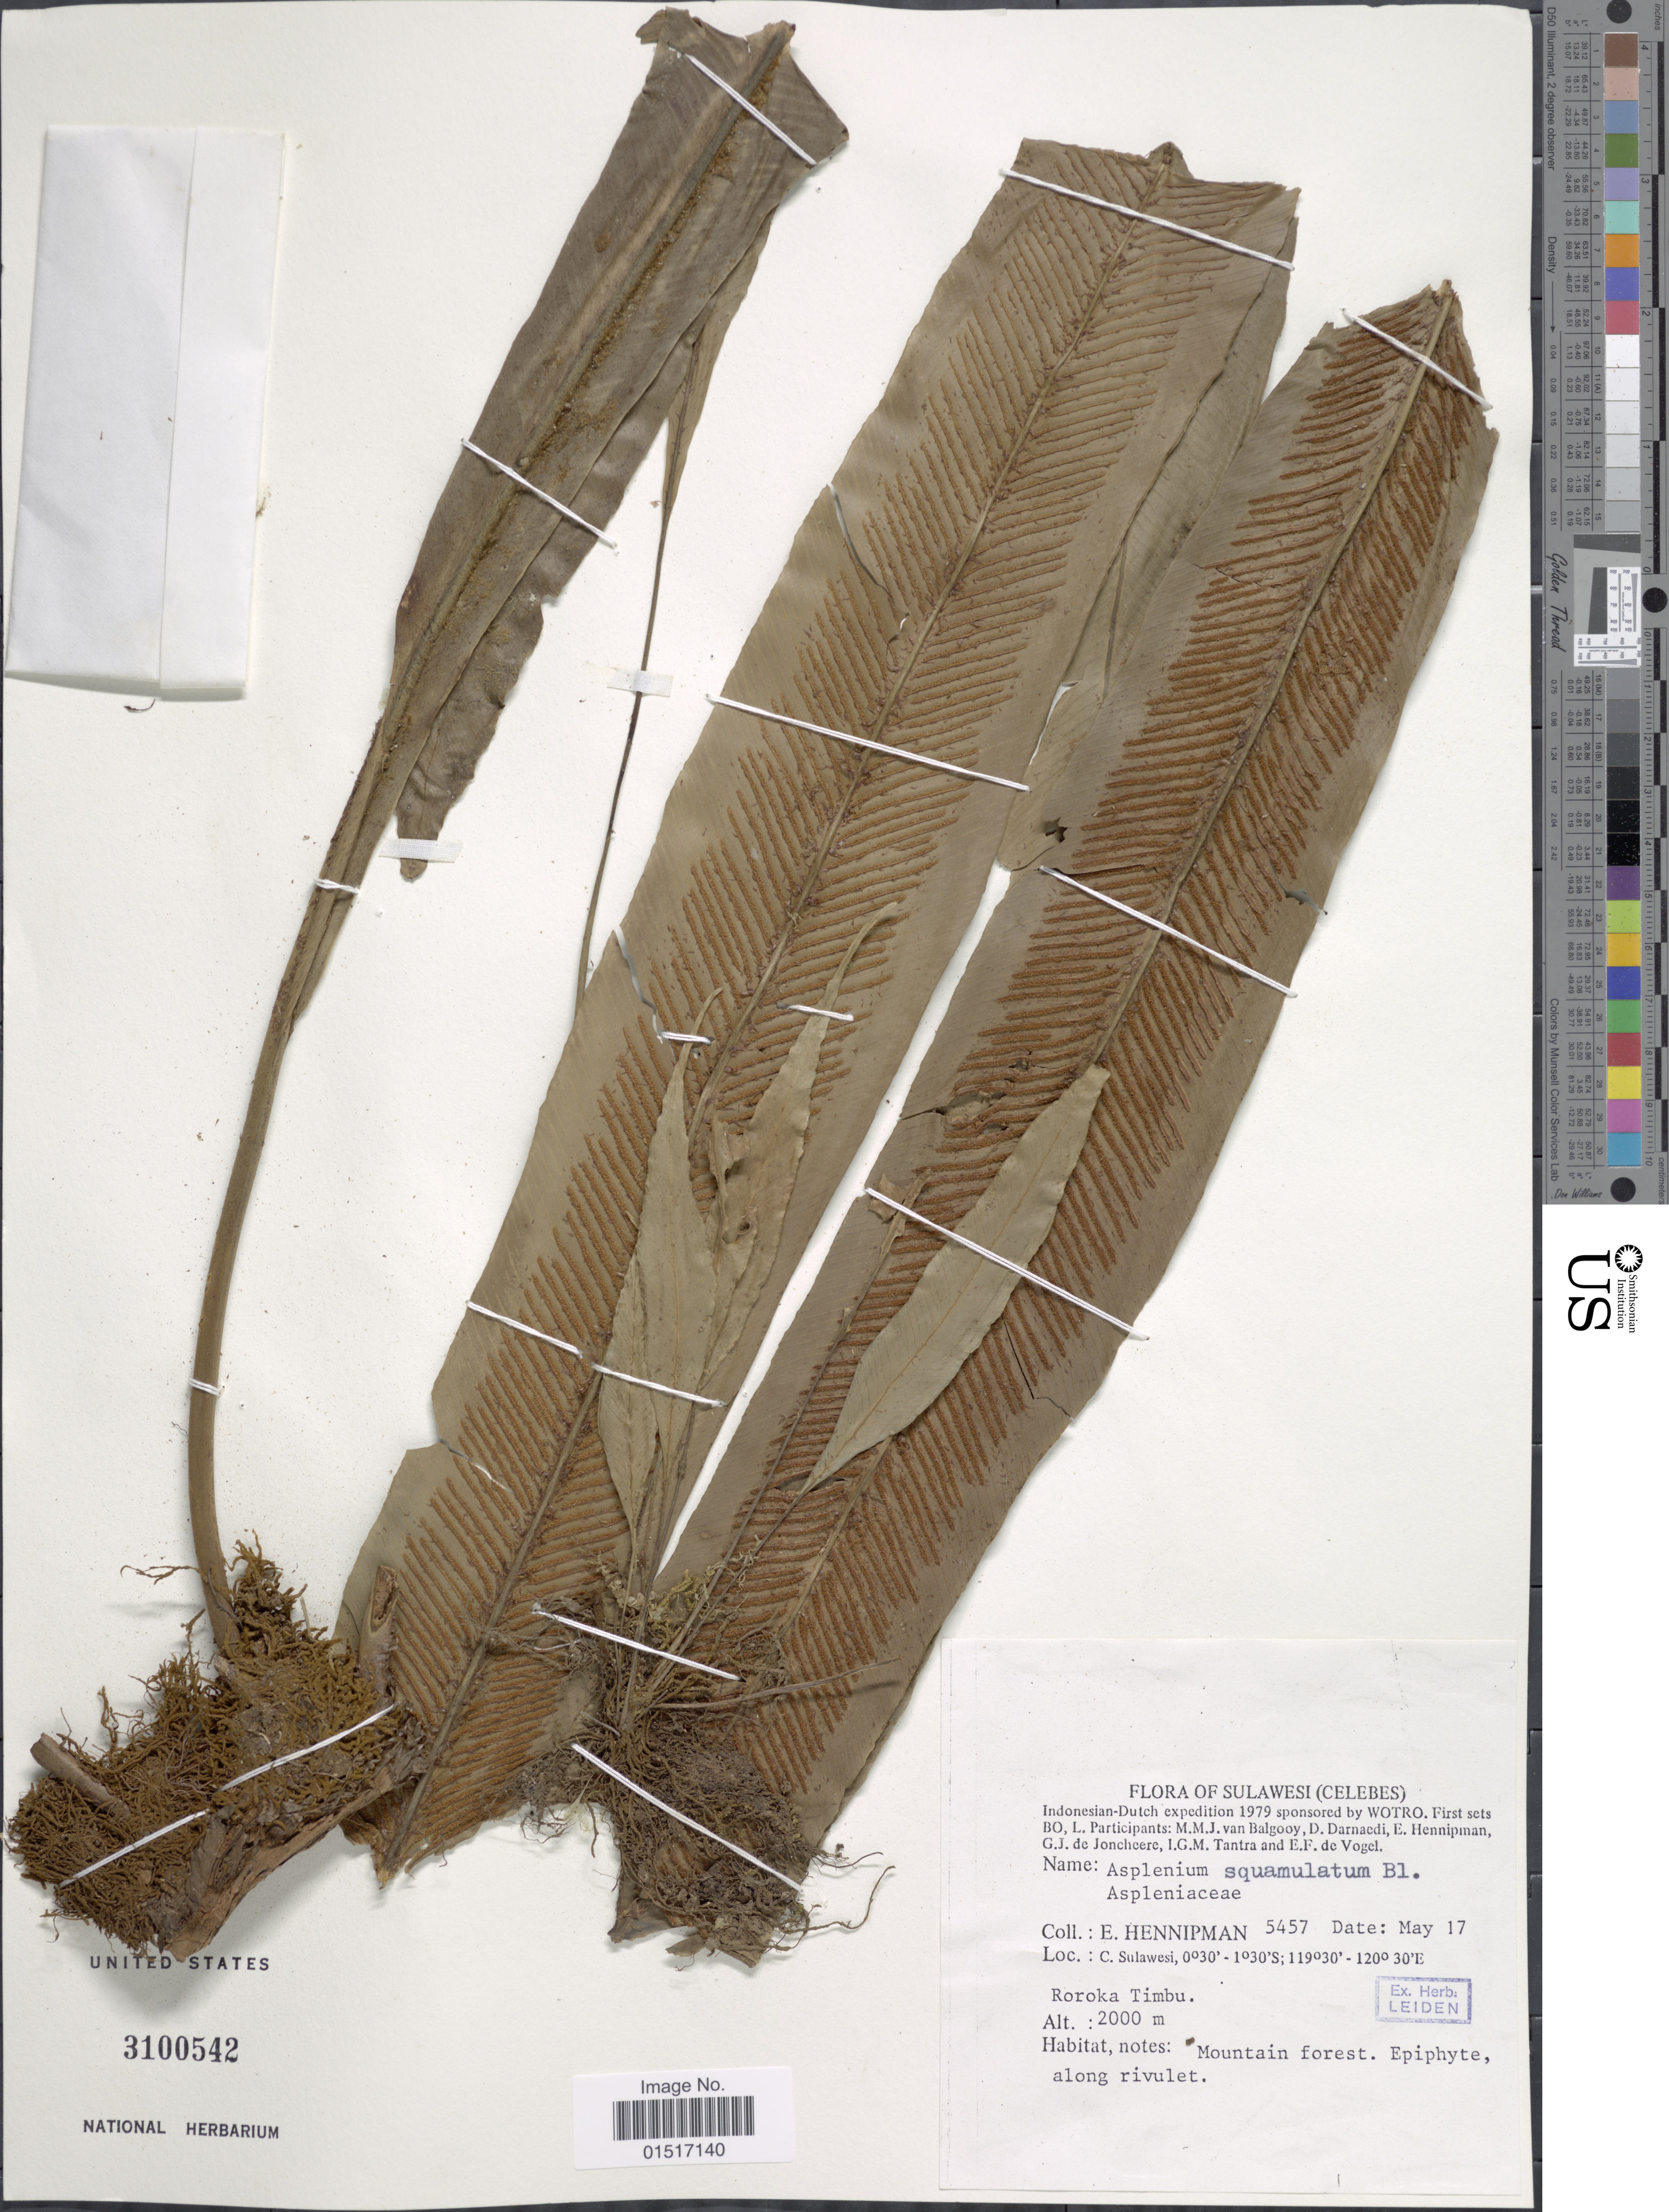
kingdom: Plantae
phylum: Tracheophyta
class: Polypodiopsida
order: Polypodiales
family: Aspleniaceae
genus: Asplenium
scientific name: Asplenium squamulatum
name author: Blume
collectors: E. Hennipman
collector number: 5457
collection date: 1979-05-17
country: Indonesia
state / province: Sulawesi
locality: Sulawesi (Celebes). C. Sulawesi. Roroka Timbu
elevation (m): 2000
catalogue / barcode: US 3100542